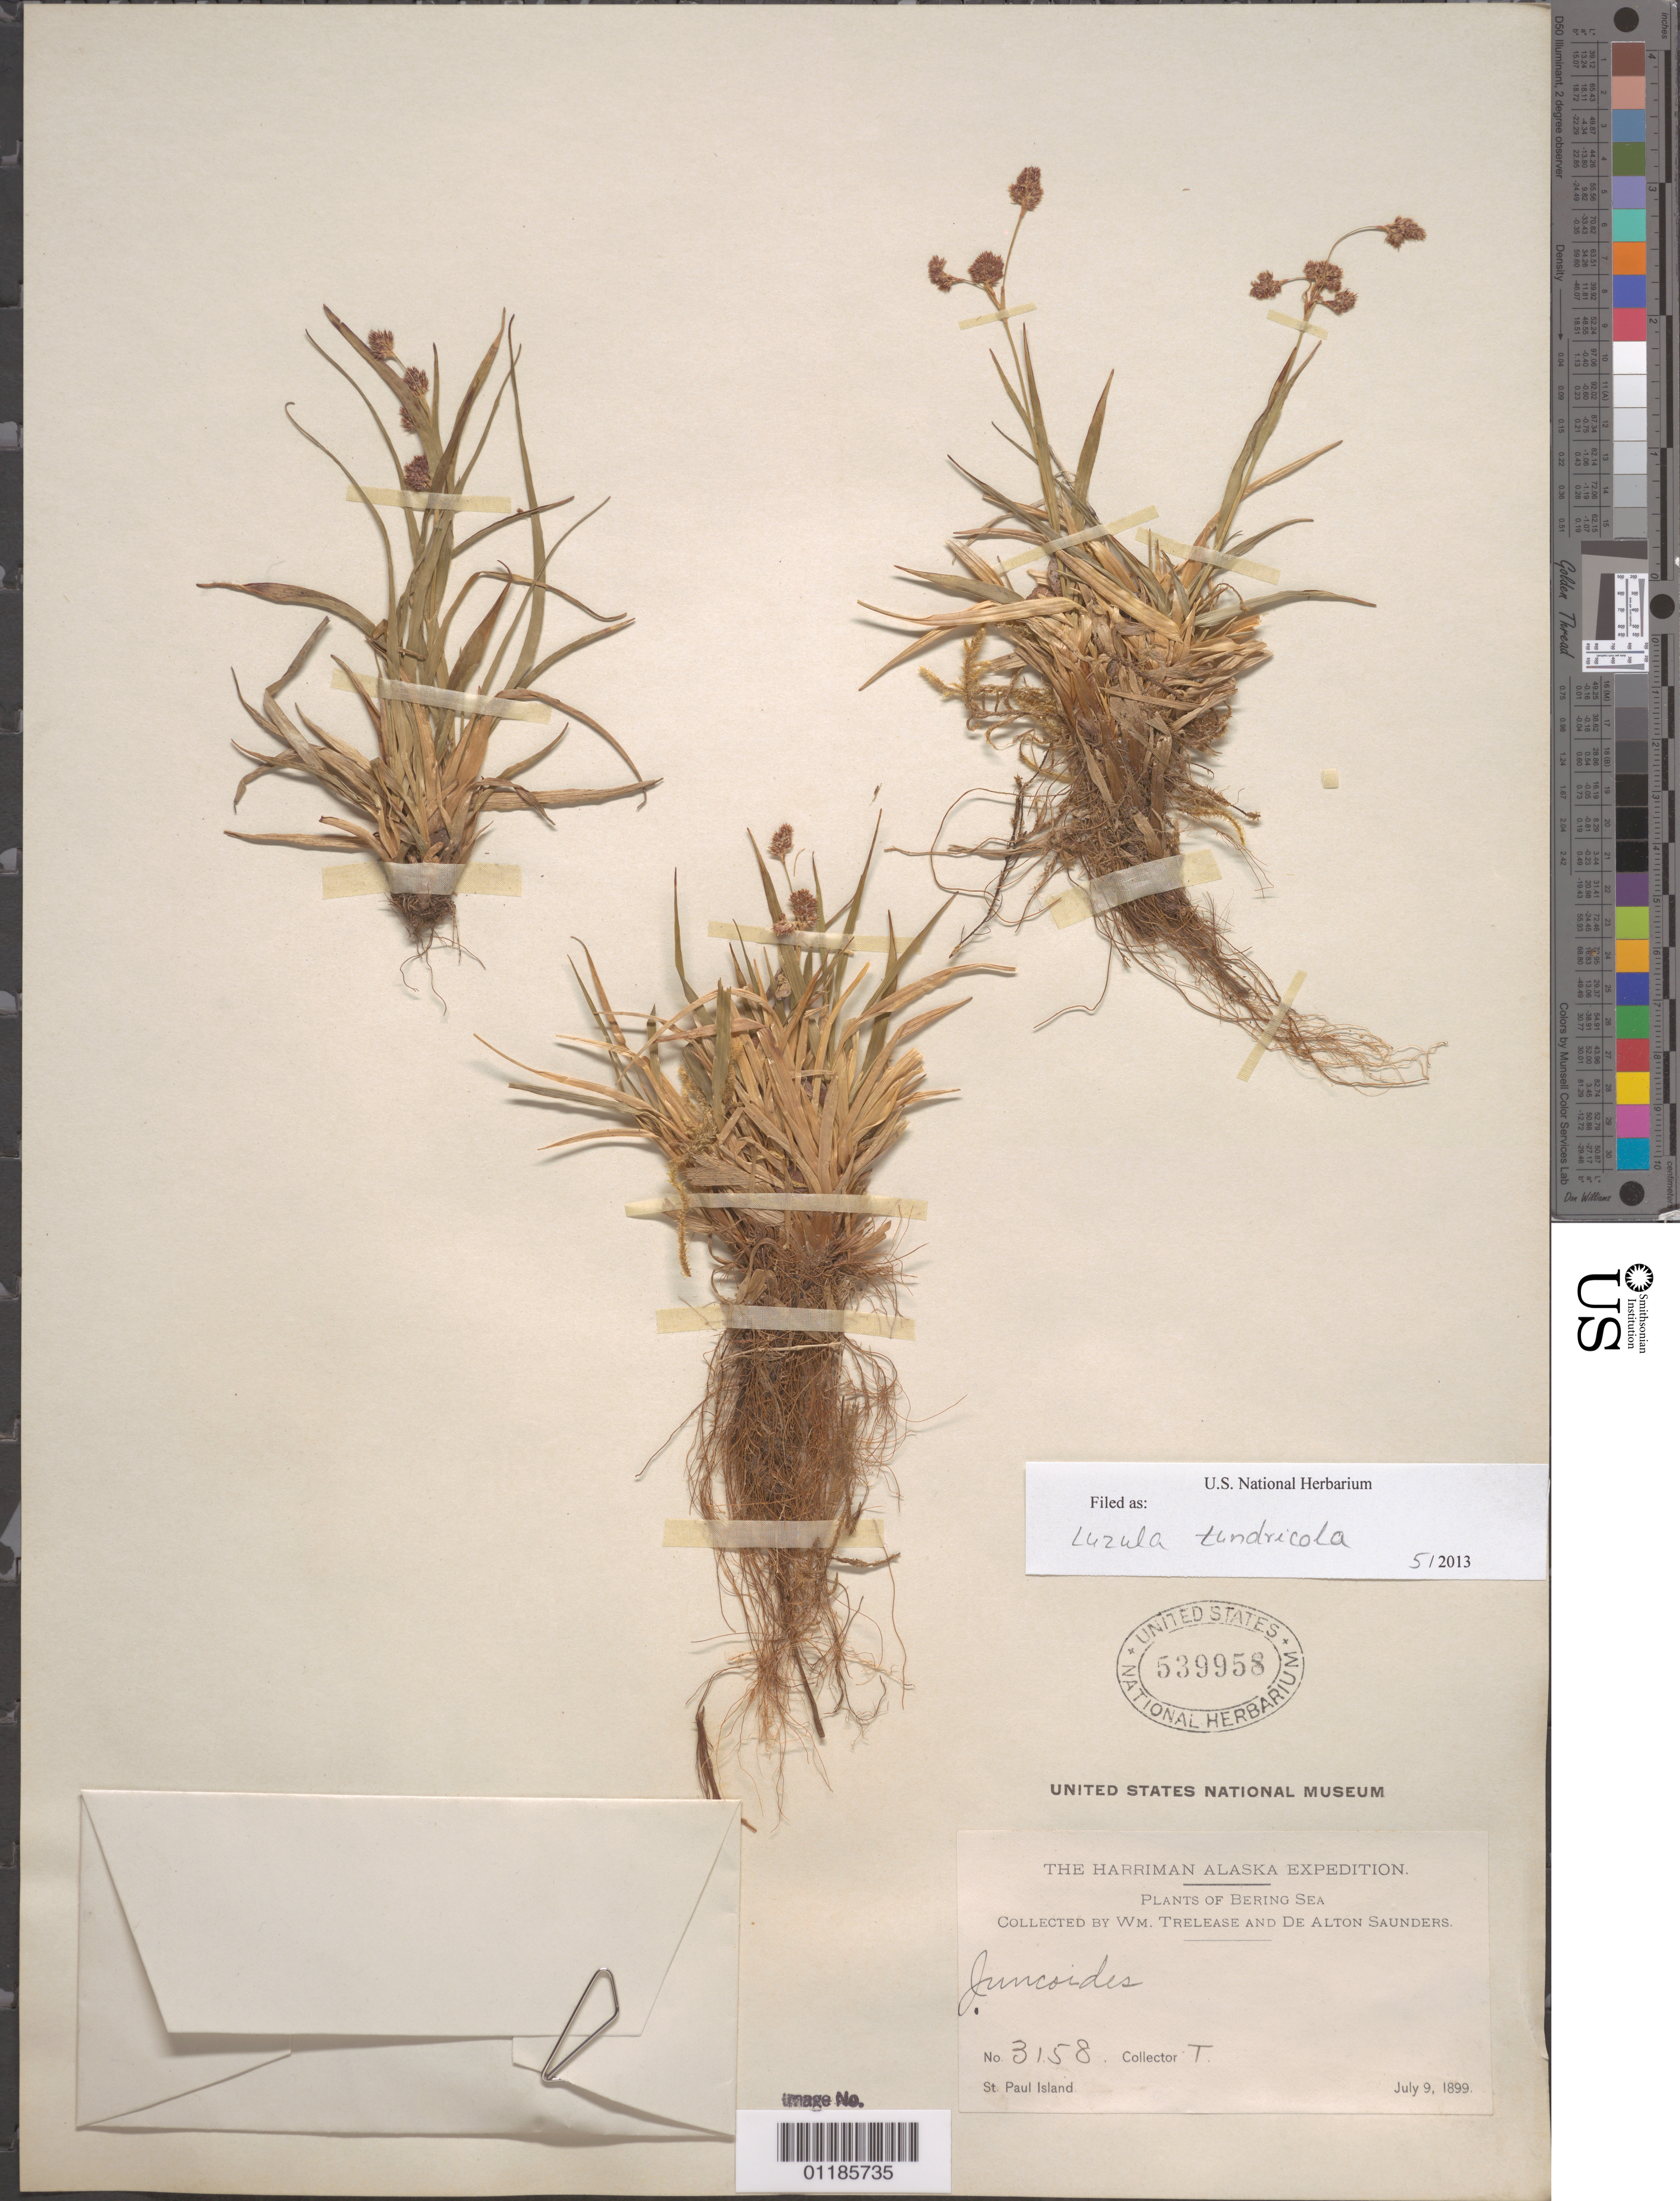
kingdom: Plantae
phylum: Tracheophyta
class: Liliopsida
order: Poales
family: Juncaceae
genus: Luzula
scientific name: Luzula tundricola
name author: (Gorodkov) V. Vassil.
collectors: W. Trelease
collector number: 3158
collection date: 1899-07-09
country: United States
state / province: Alaska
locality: St Paul Island. Bering Sea.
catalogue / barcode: US 539958